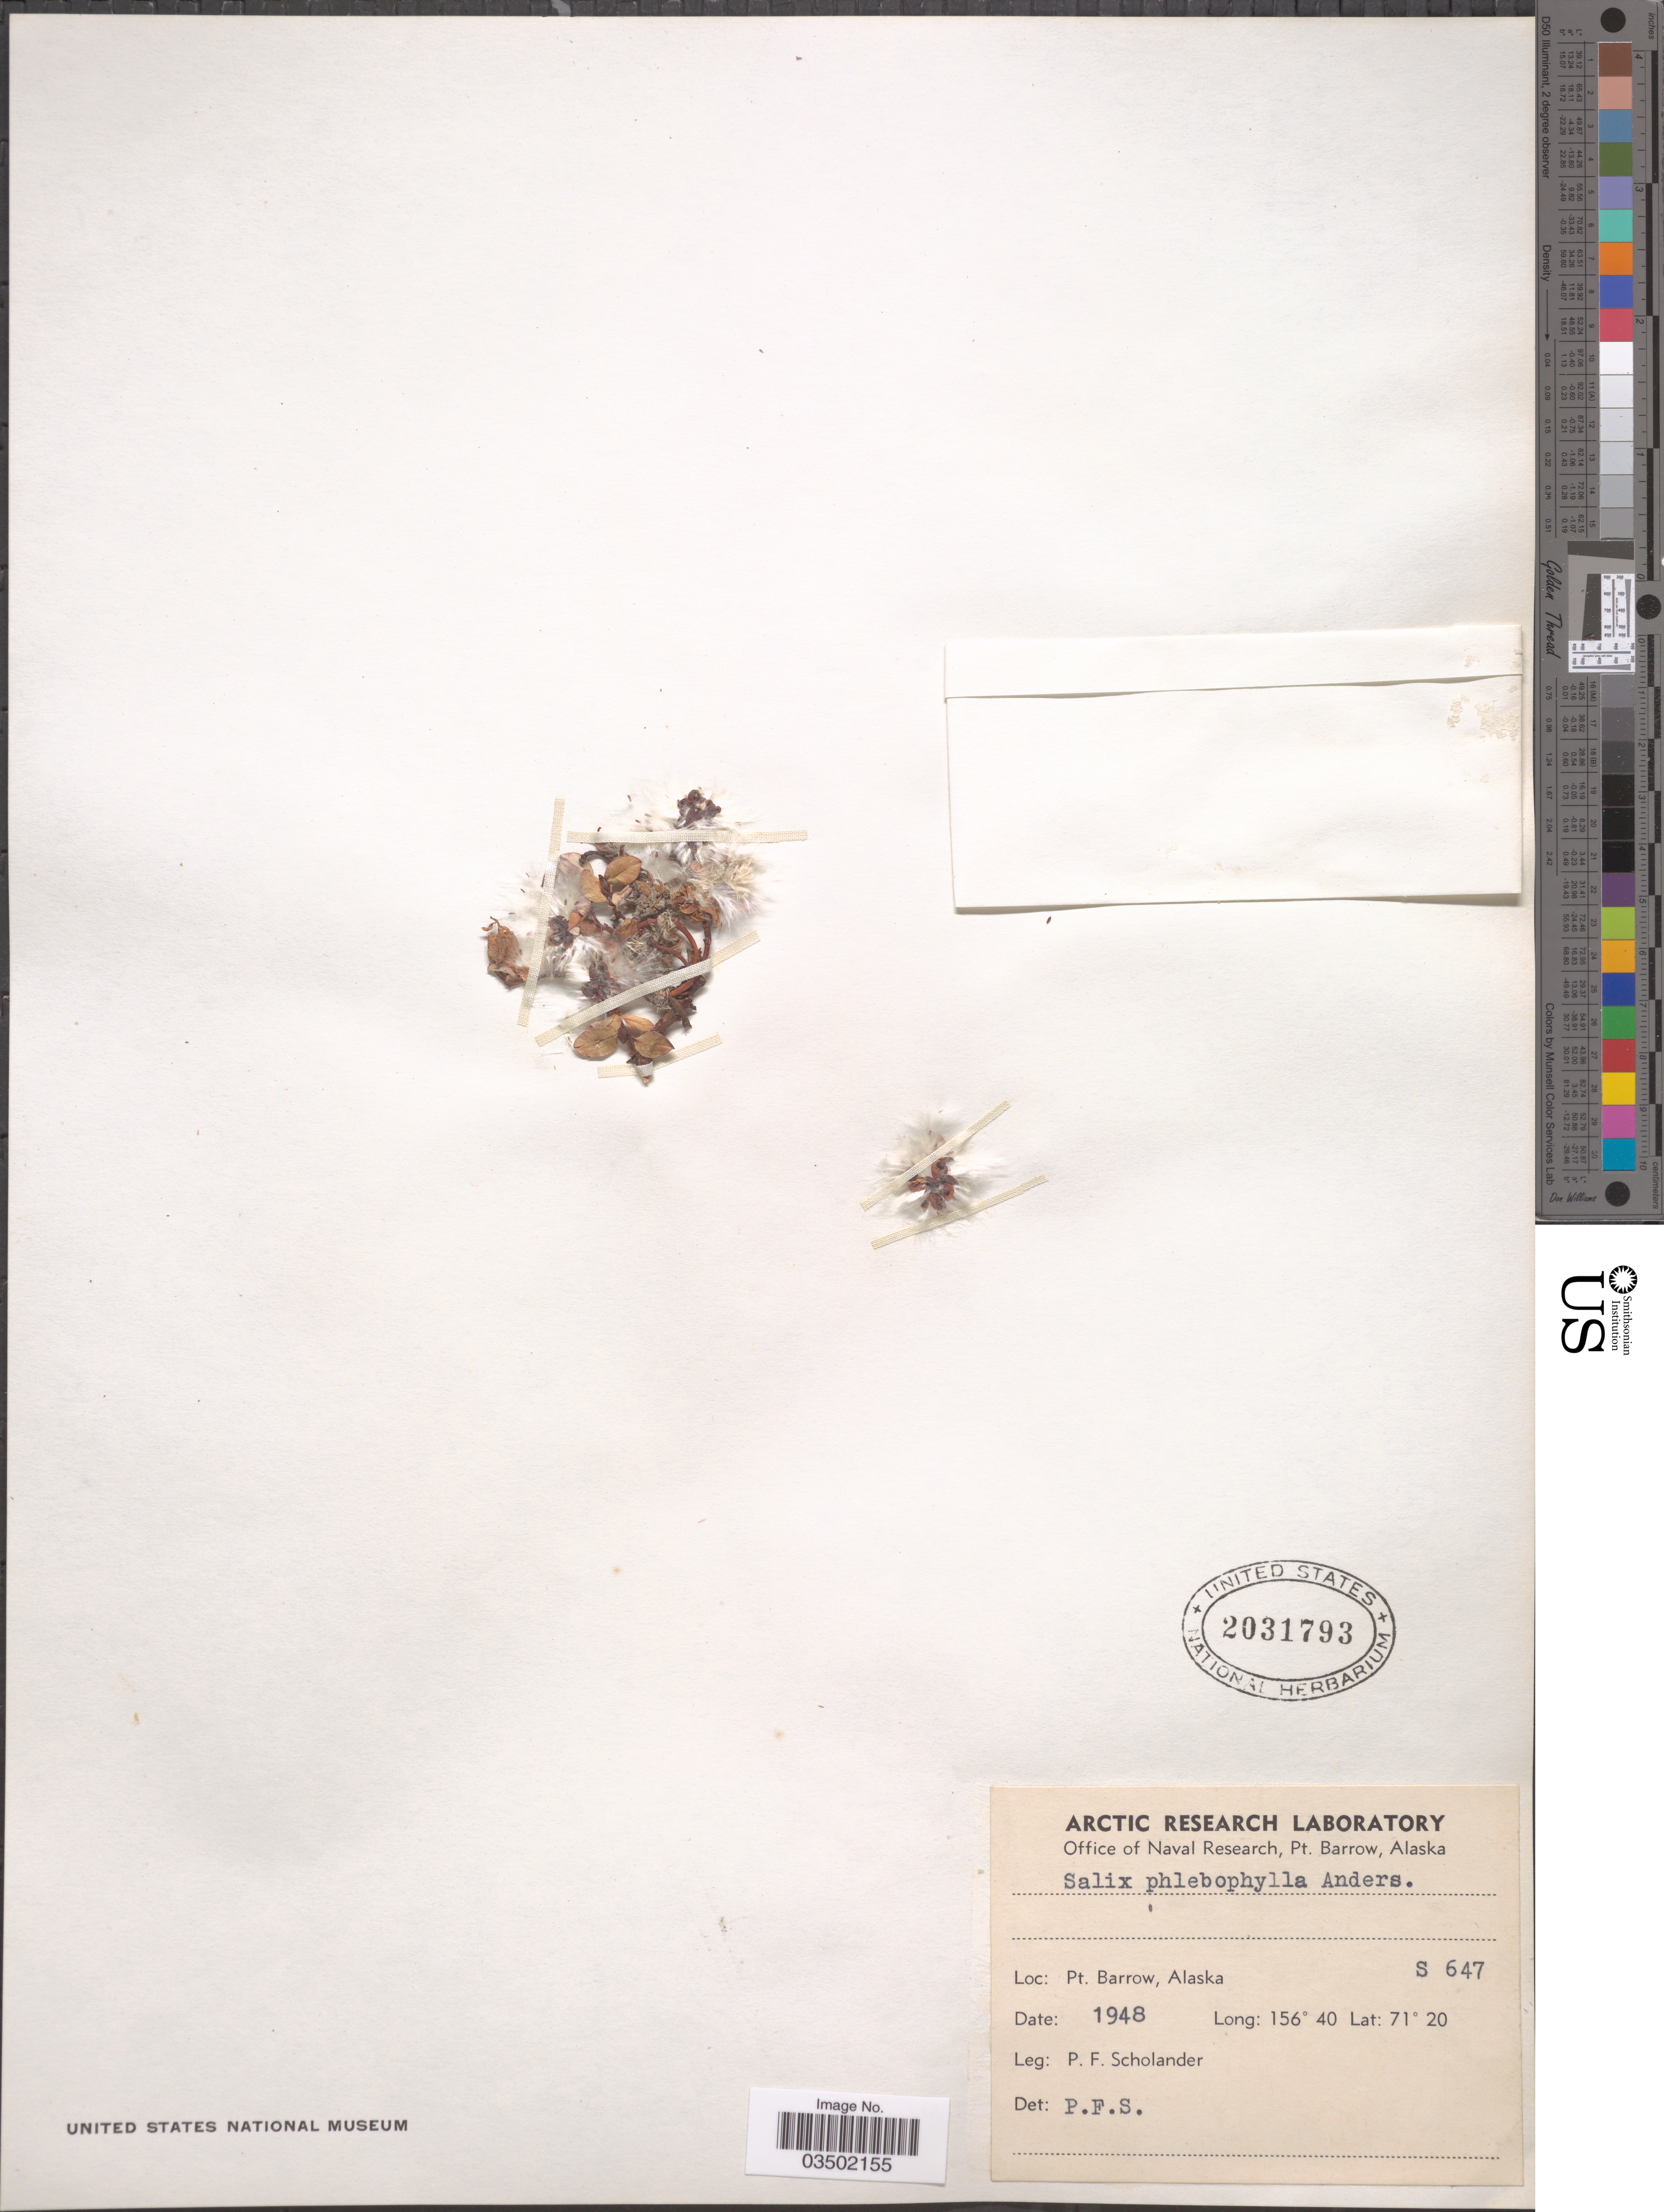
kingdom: Plantae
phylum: Tracheophyta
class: Magnoliopsida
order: Malpighiales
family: Salicaceae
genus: Salix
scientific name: Salix phlebophylla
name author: Andersson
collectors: P. Scholander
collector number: S 647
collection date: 1948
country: United States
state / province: Alaska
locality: Pt. Barrow.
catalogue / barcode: US 2031793